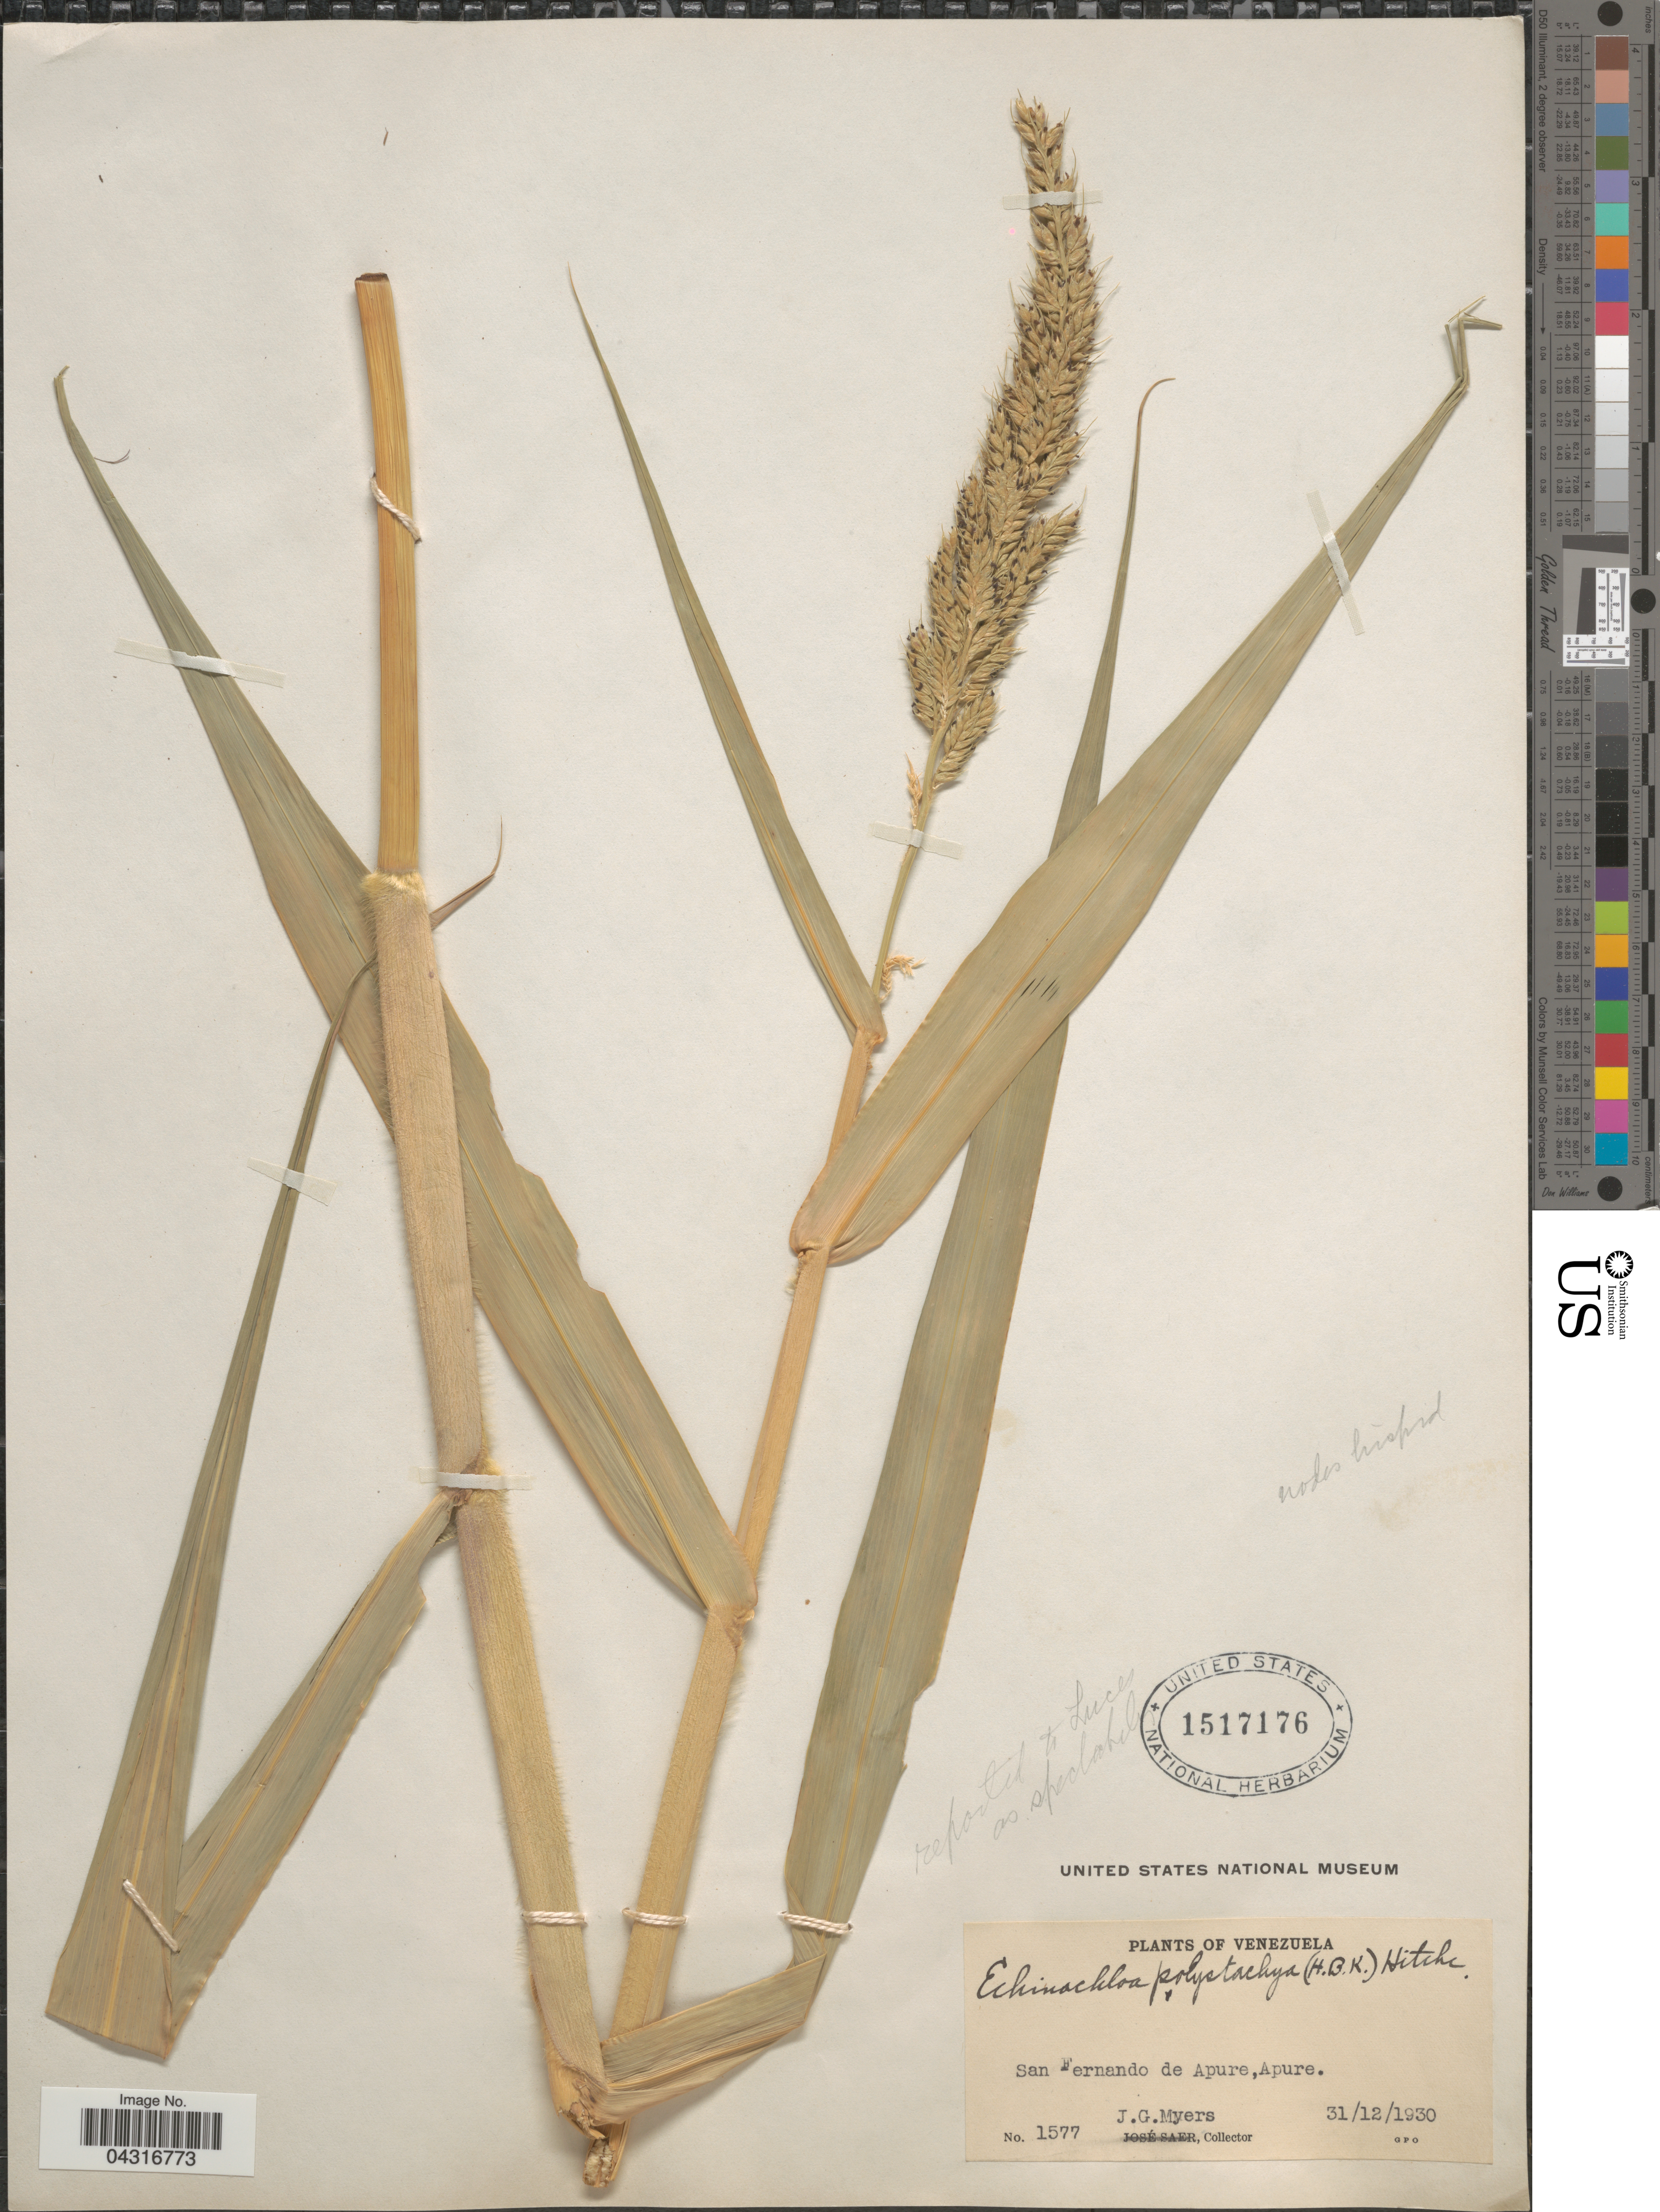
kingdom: Plantae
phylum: Tracheophyta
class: Liliopsida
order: Poales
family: Poaceae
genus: Echinochloa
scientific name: Echinochloa polystachya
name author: (Kunth) Hitchc.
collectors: J. Myers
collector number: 1577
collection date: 1930-12-31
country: Venezuela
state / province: Apure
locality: San Fernardo de Apure.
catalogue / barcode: US 1517176